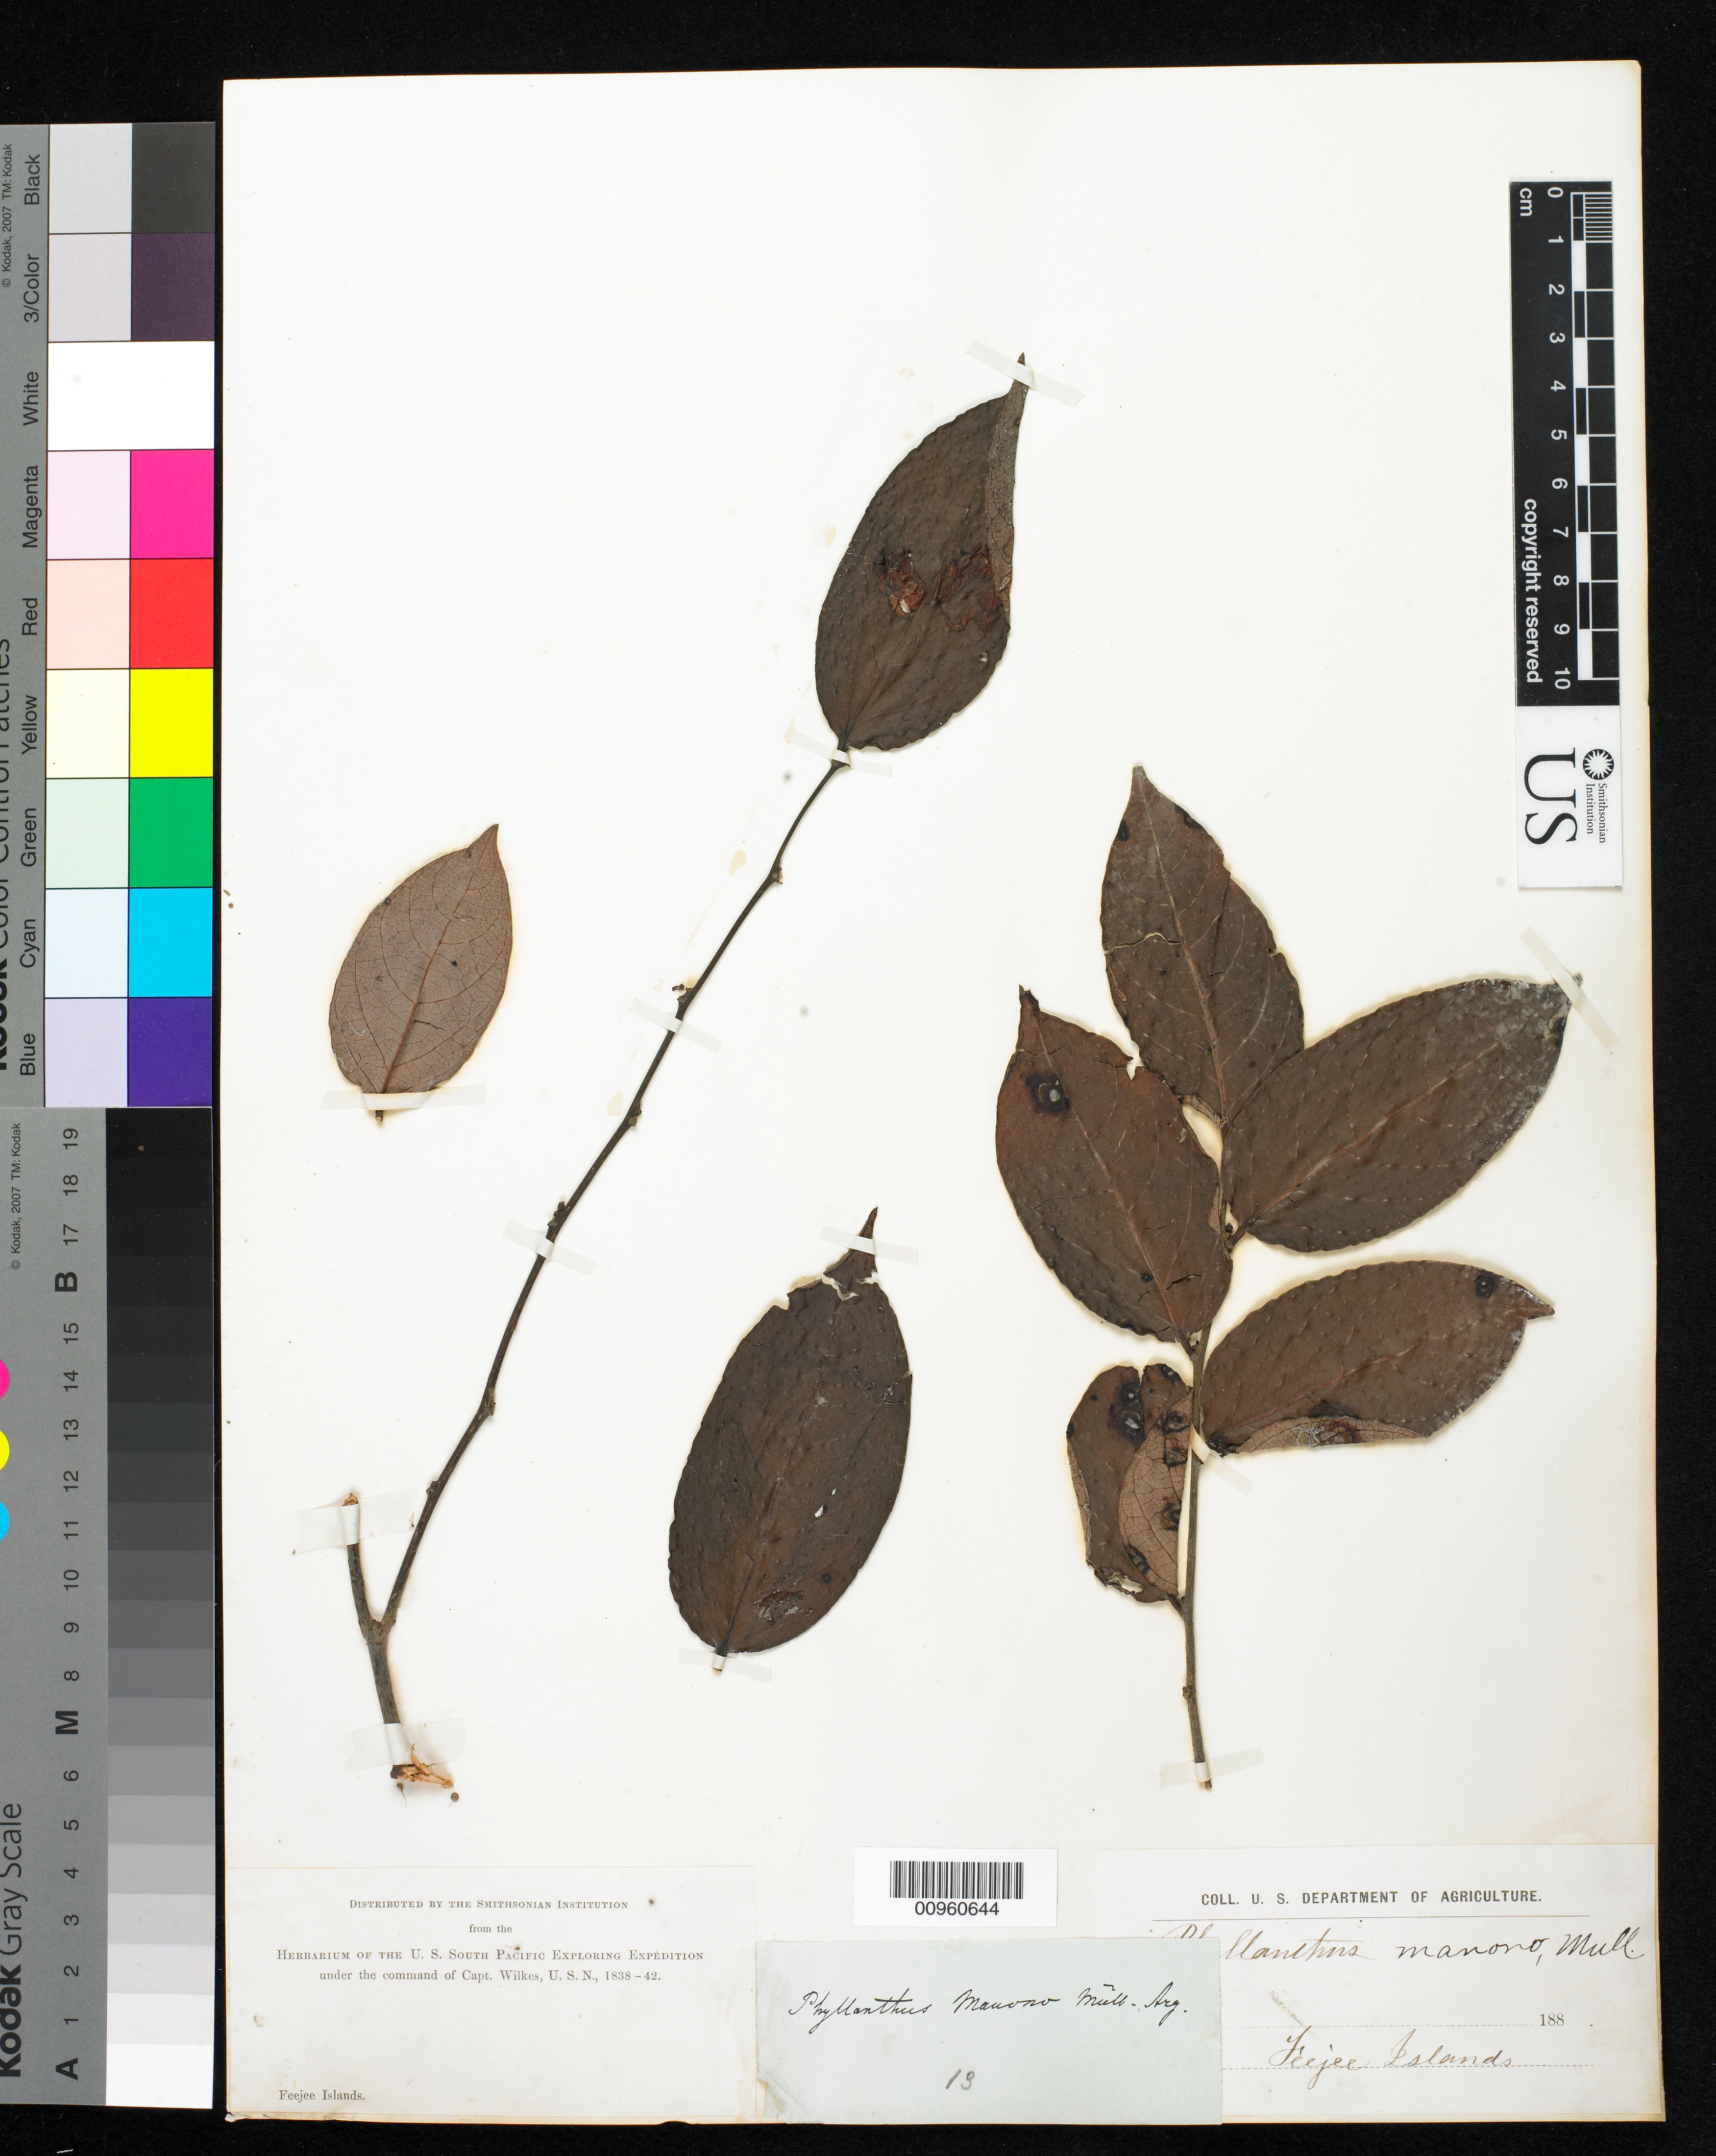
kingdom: Plantae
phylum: Tracheophyta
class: Magnoliopsida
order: Malpighiales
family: Phyllanthaceae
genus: Phyllanthus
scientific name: Phyllanthus gillespiei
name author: (Croizat) W.L. Wagner & Lorence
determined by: Wagner, W. L., (BOT), Smithsonian Institution - National Museum of Natural History (UNITED STATES)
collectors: Wilkes Explor. Exped.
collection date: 1838/1842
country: Fiji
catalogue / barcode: US 98631